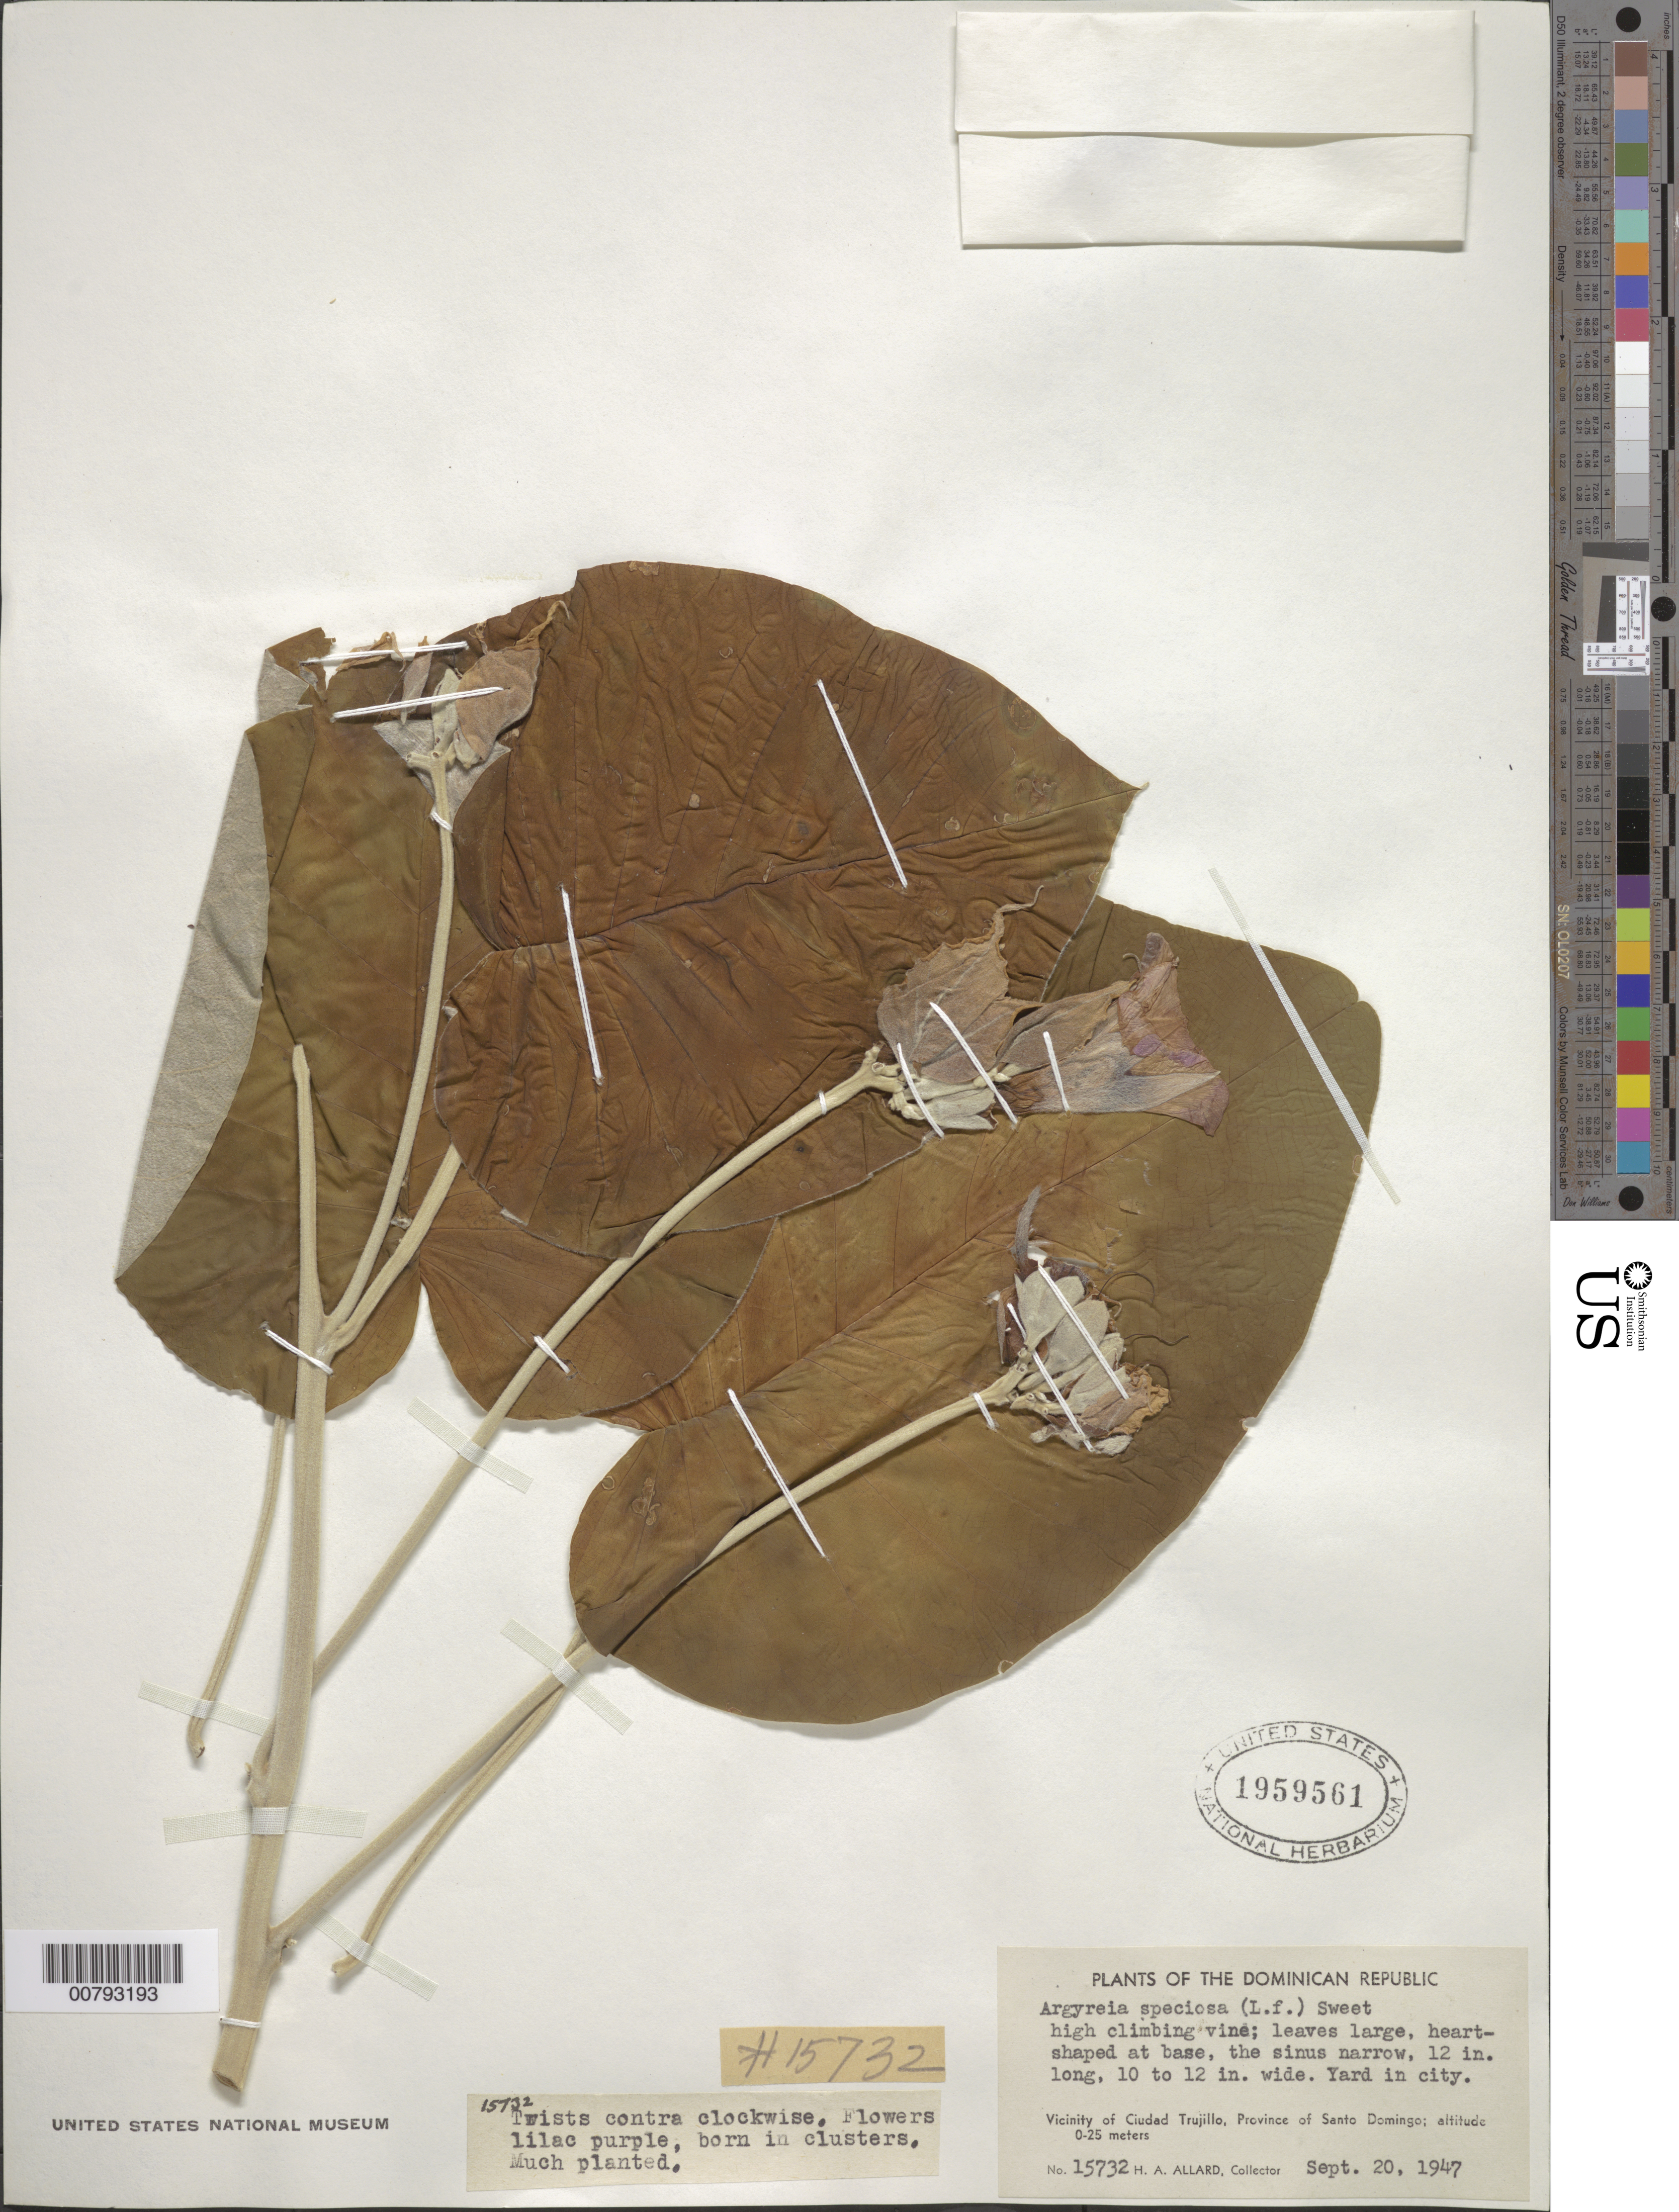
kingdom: Plantae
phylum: Tracheophyta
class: Magnoliopsida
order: Solanales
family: Convolvulaceae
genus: Argyreia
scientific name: Argyreia nervosa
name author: (Burm. f.) Bojer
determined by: Staples, G. W.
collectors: H. A. Allard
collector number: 15732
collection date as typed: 20 Sep 1947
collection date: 1947-09-20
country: Dominican Republic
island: Hispaniola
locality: Province of Santo Domingo, vicinity of Ciudad Trujillo, yard in city.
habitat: Yard.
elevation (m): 0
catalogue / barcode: US 1959561